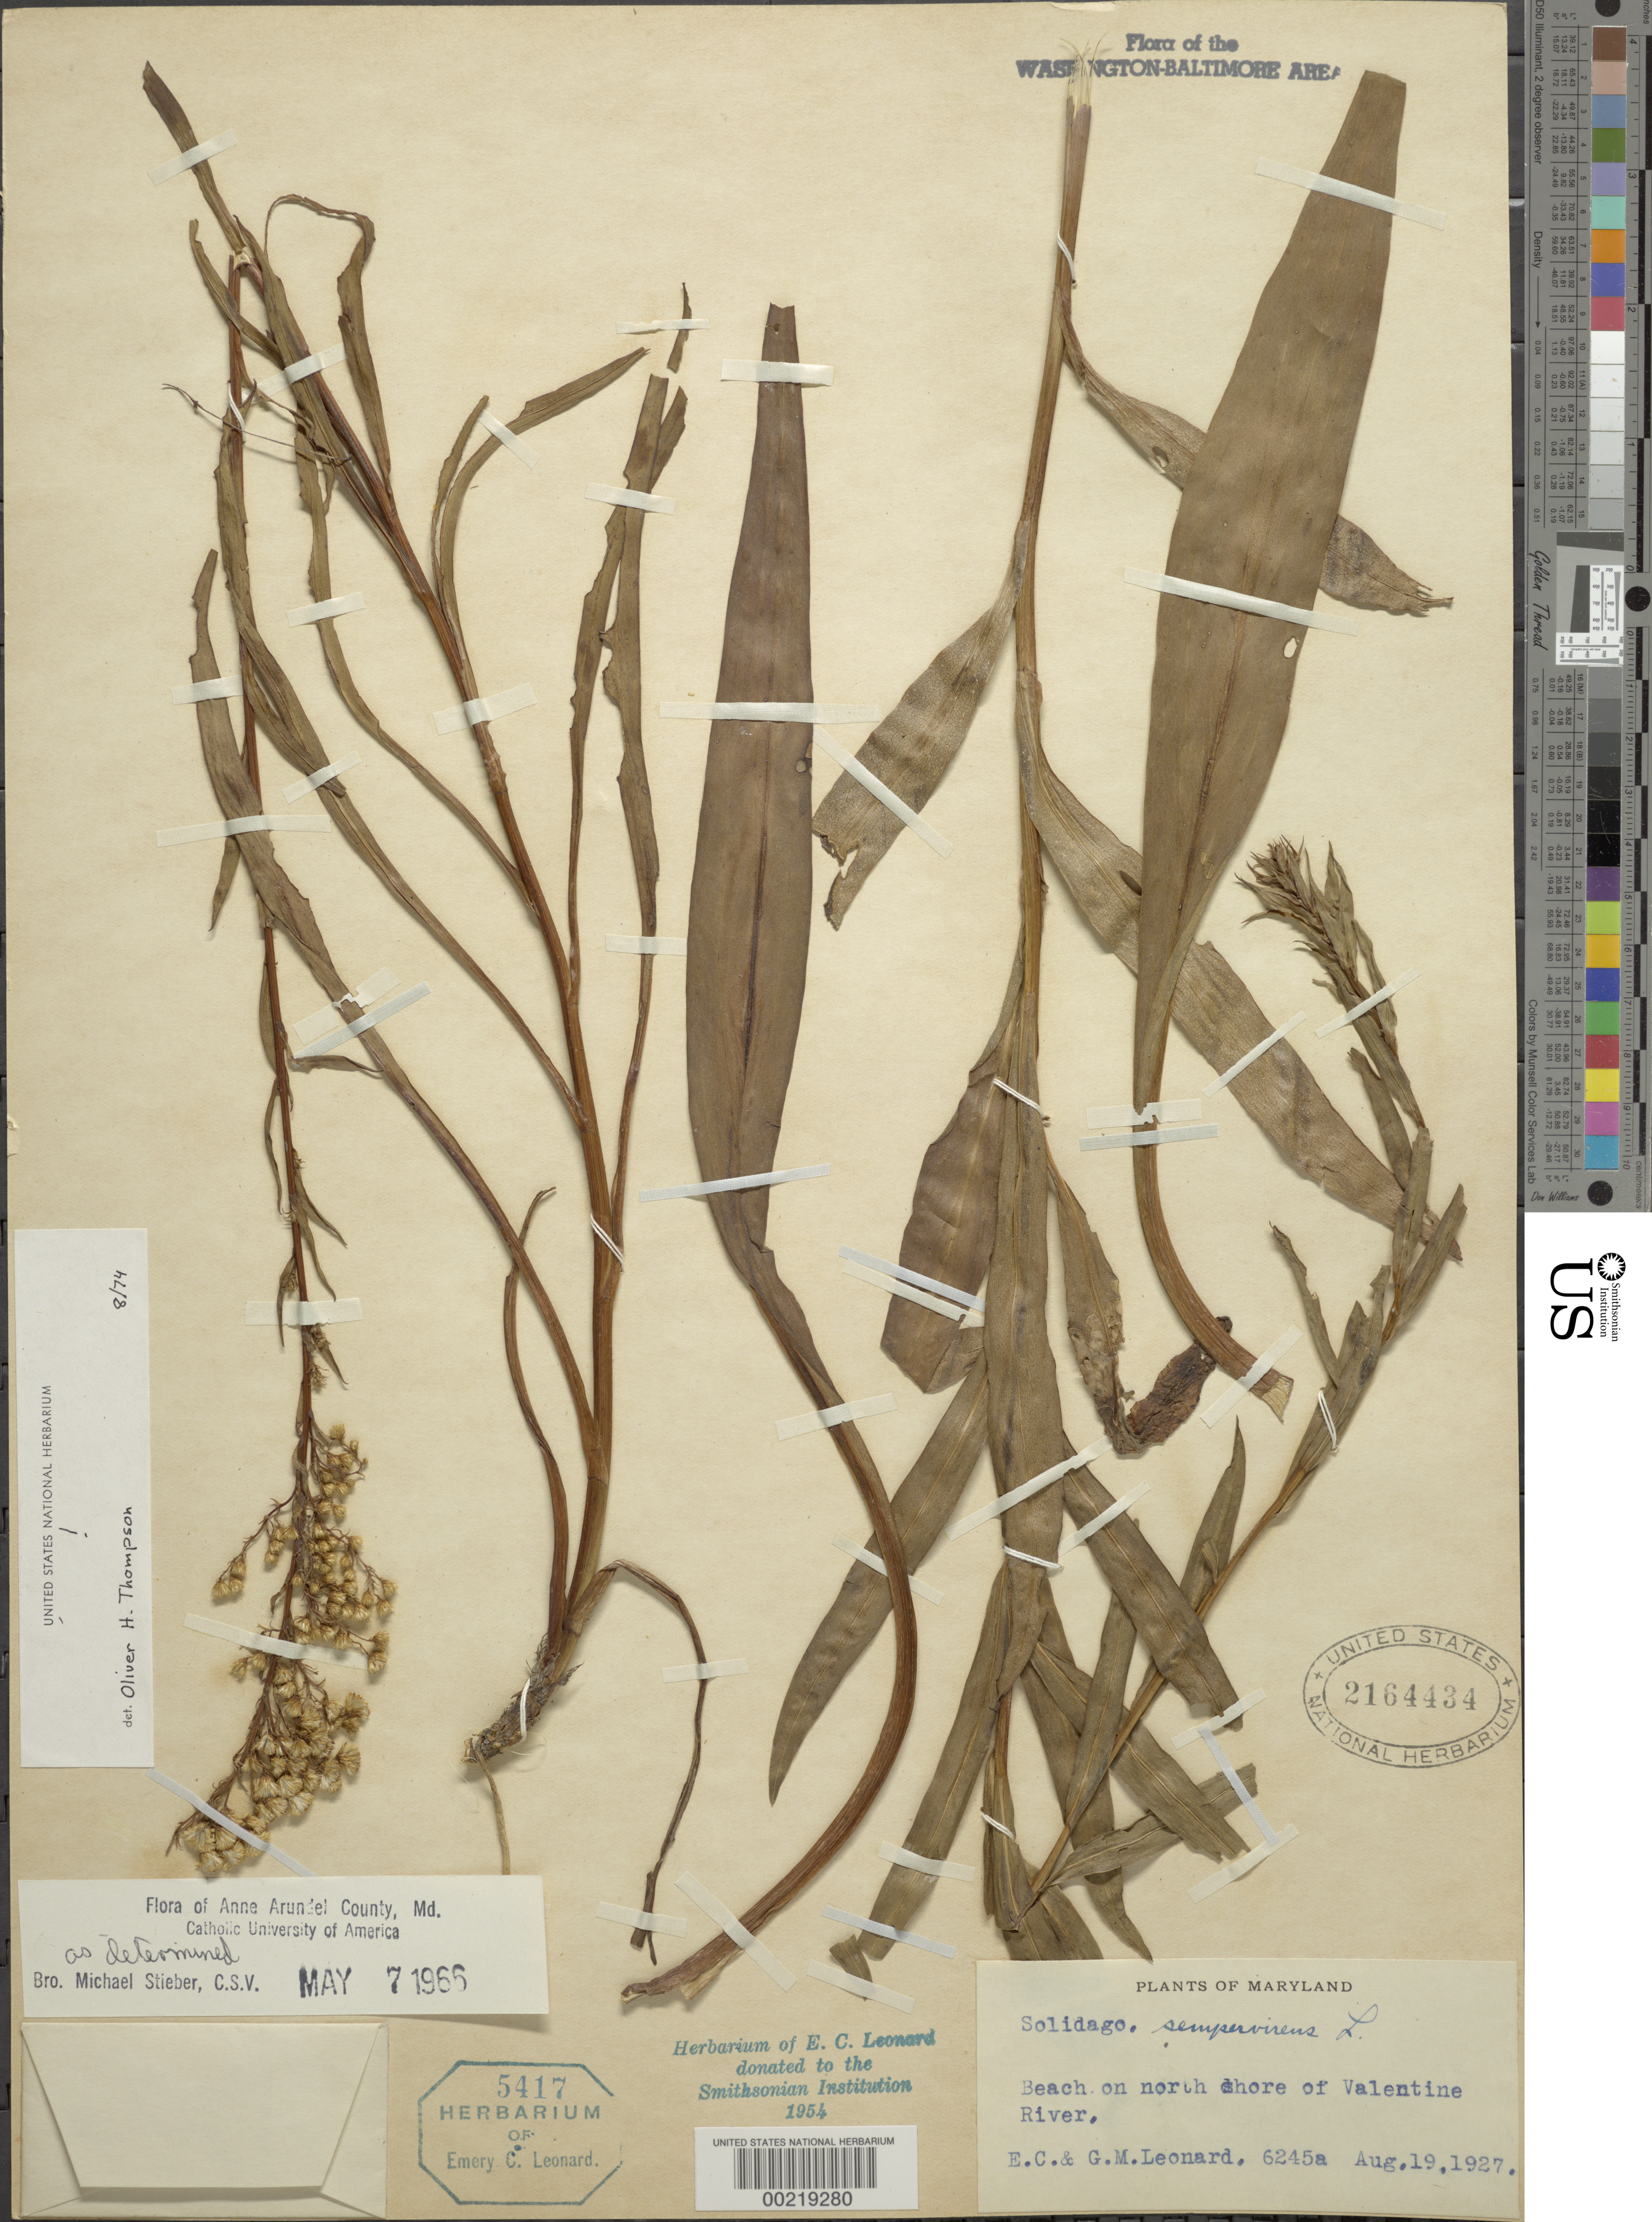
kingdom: Plantae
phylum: Tracheophyta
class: Magnoliopsida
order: Asterales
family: Asteraceae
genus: Solidago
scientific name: Solidago sempervirens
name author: L.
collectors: E. C. Leonard & G. M. Leonard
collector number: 6245A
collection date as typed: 19 Aug 1927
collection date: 1927-08-19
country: United States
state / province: Maryland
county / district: Anne Arundel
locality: North shore of Valentine River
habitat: Beach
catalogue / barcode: US 2164434